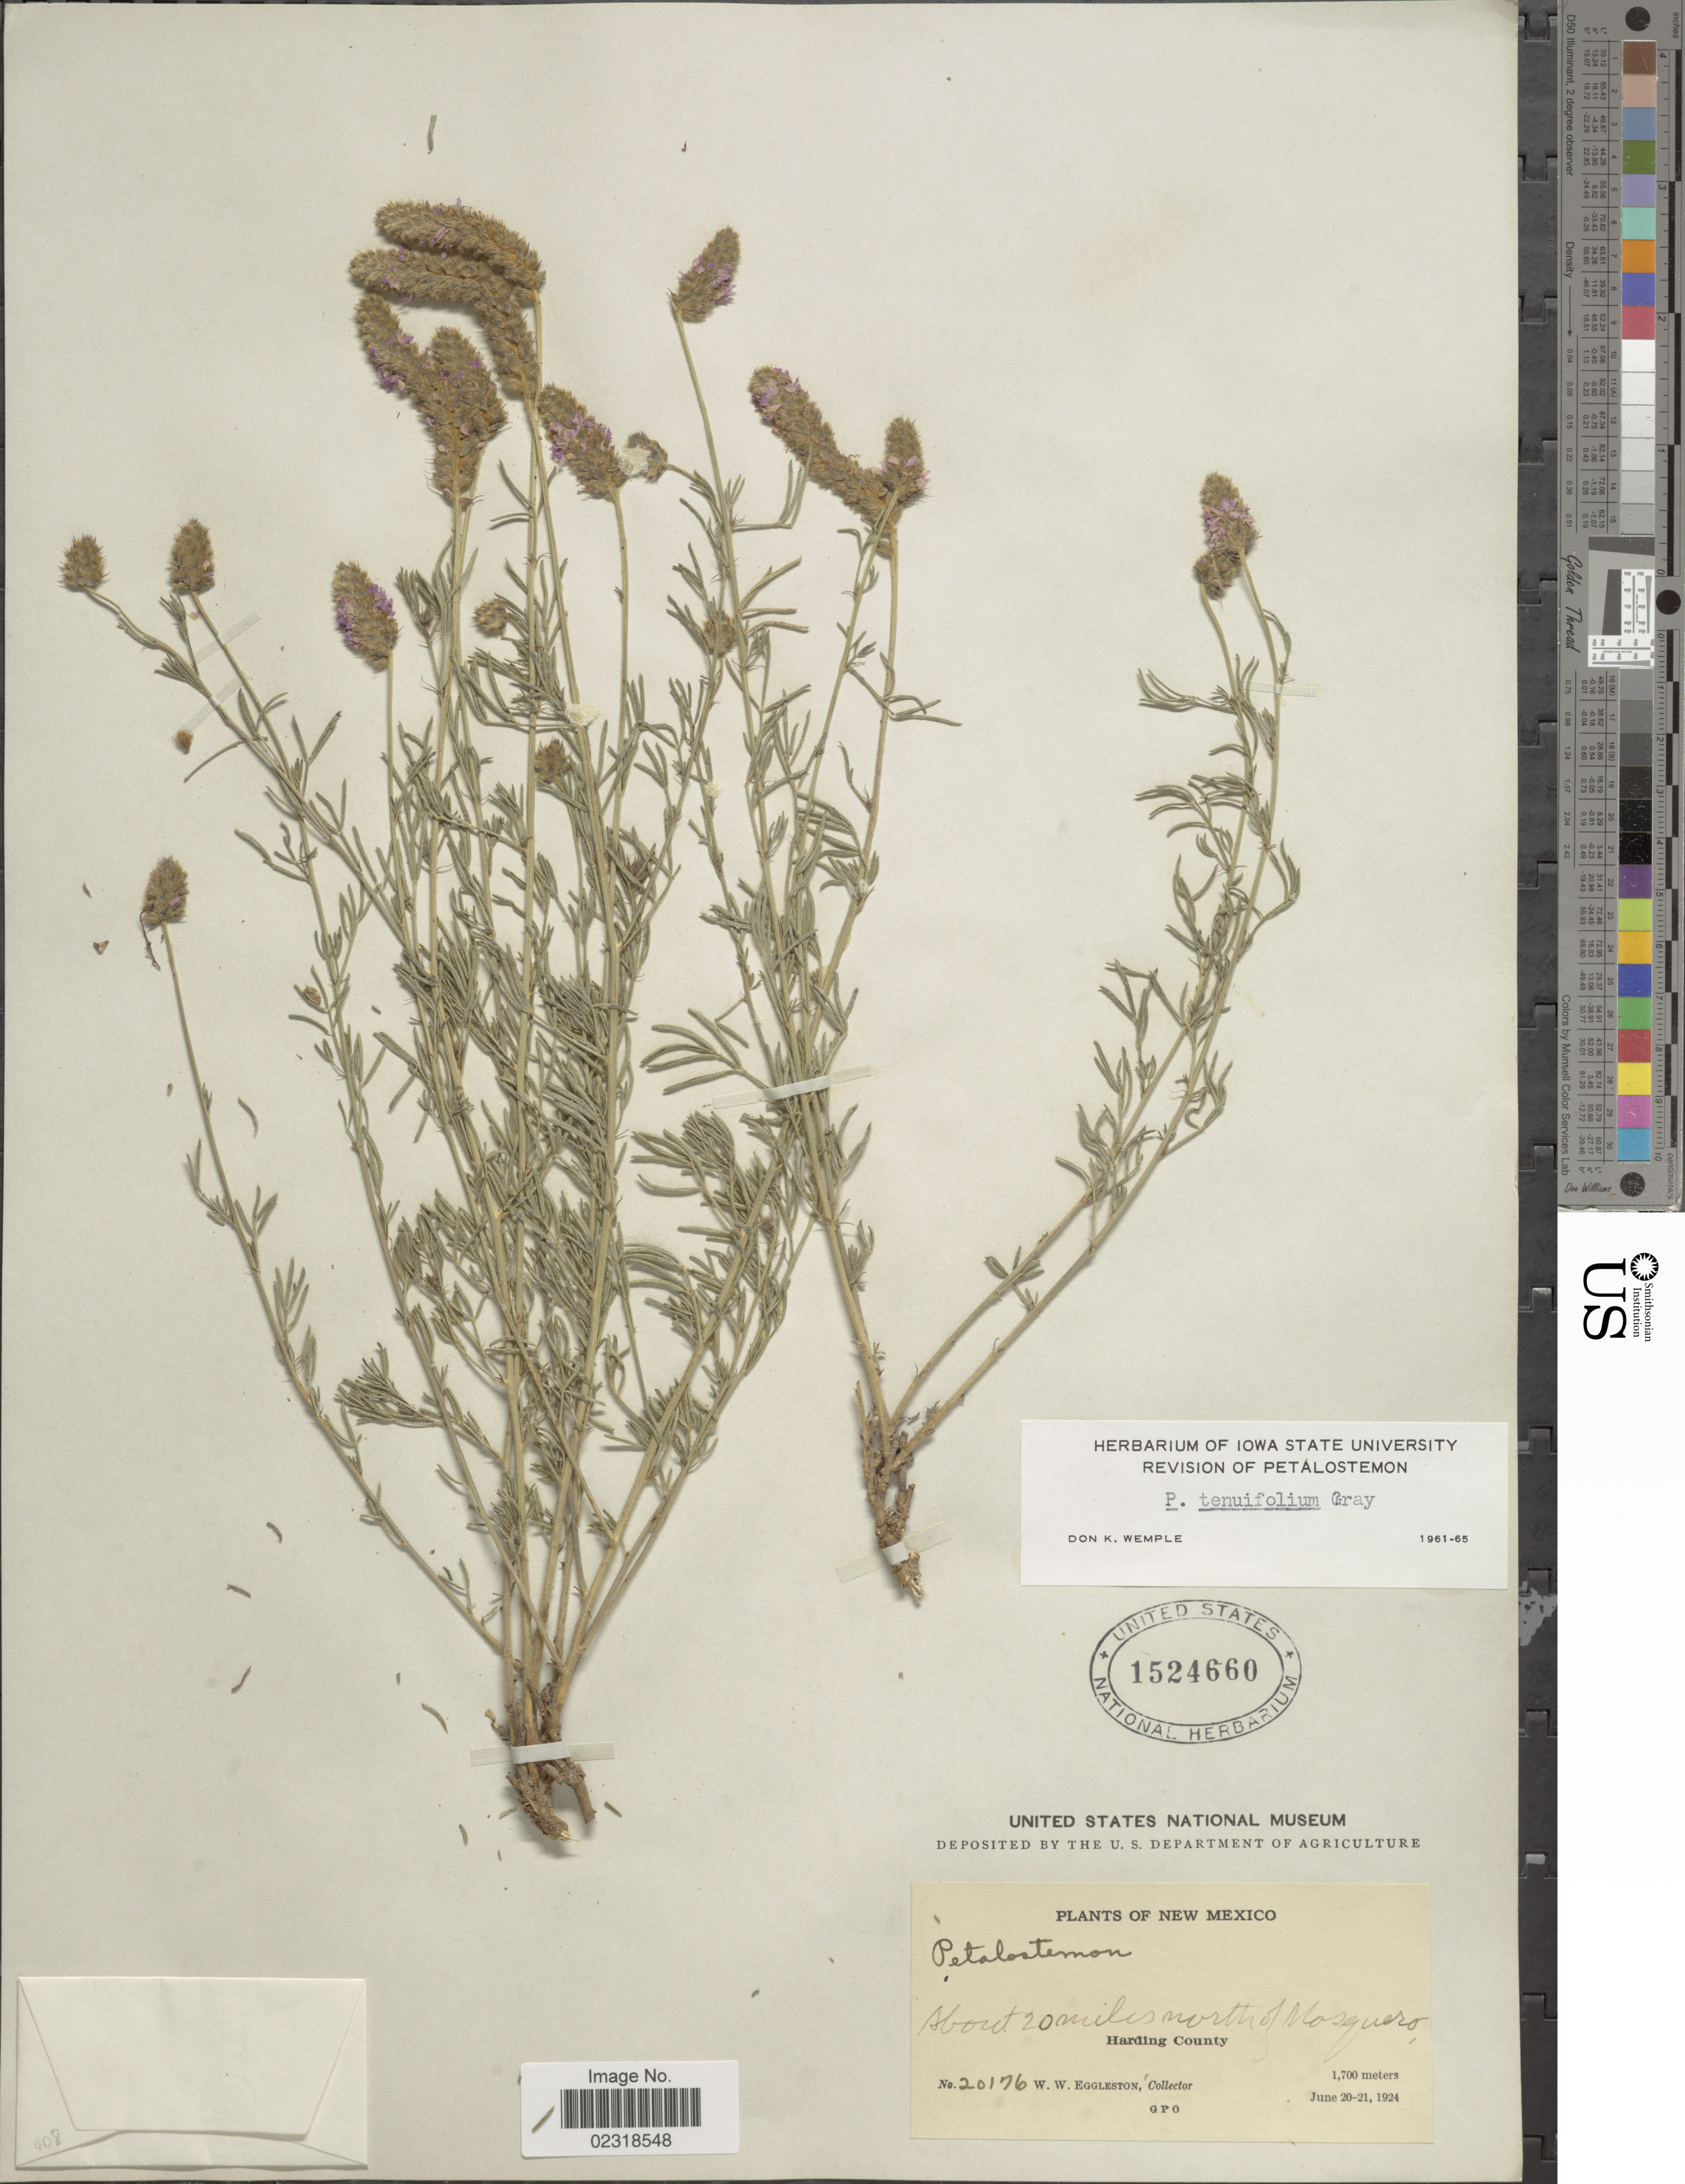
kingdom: Plantae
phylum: Tracheophyta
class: Magnoliopsida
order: Fabales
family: Fabaceae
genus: Dalea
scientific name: Dalea tenuifolia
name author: (A. Gray) Shinners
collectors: W. W. Eggleston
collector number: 20176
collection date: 1924-06-20/1924-06-21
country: United States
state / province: New Mexico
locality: About 20 miles north of Mosquero, Harding County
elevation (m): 1700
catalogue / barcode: US 1524660